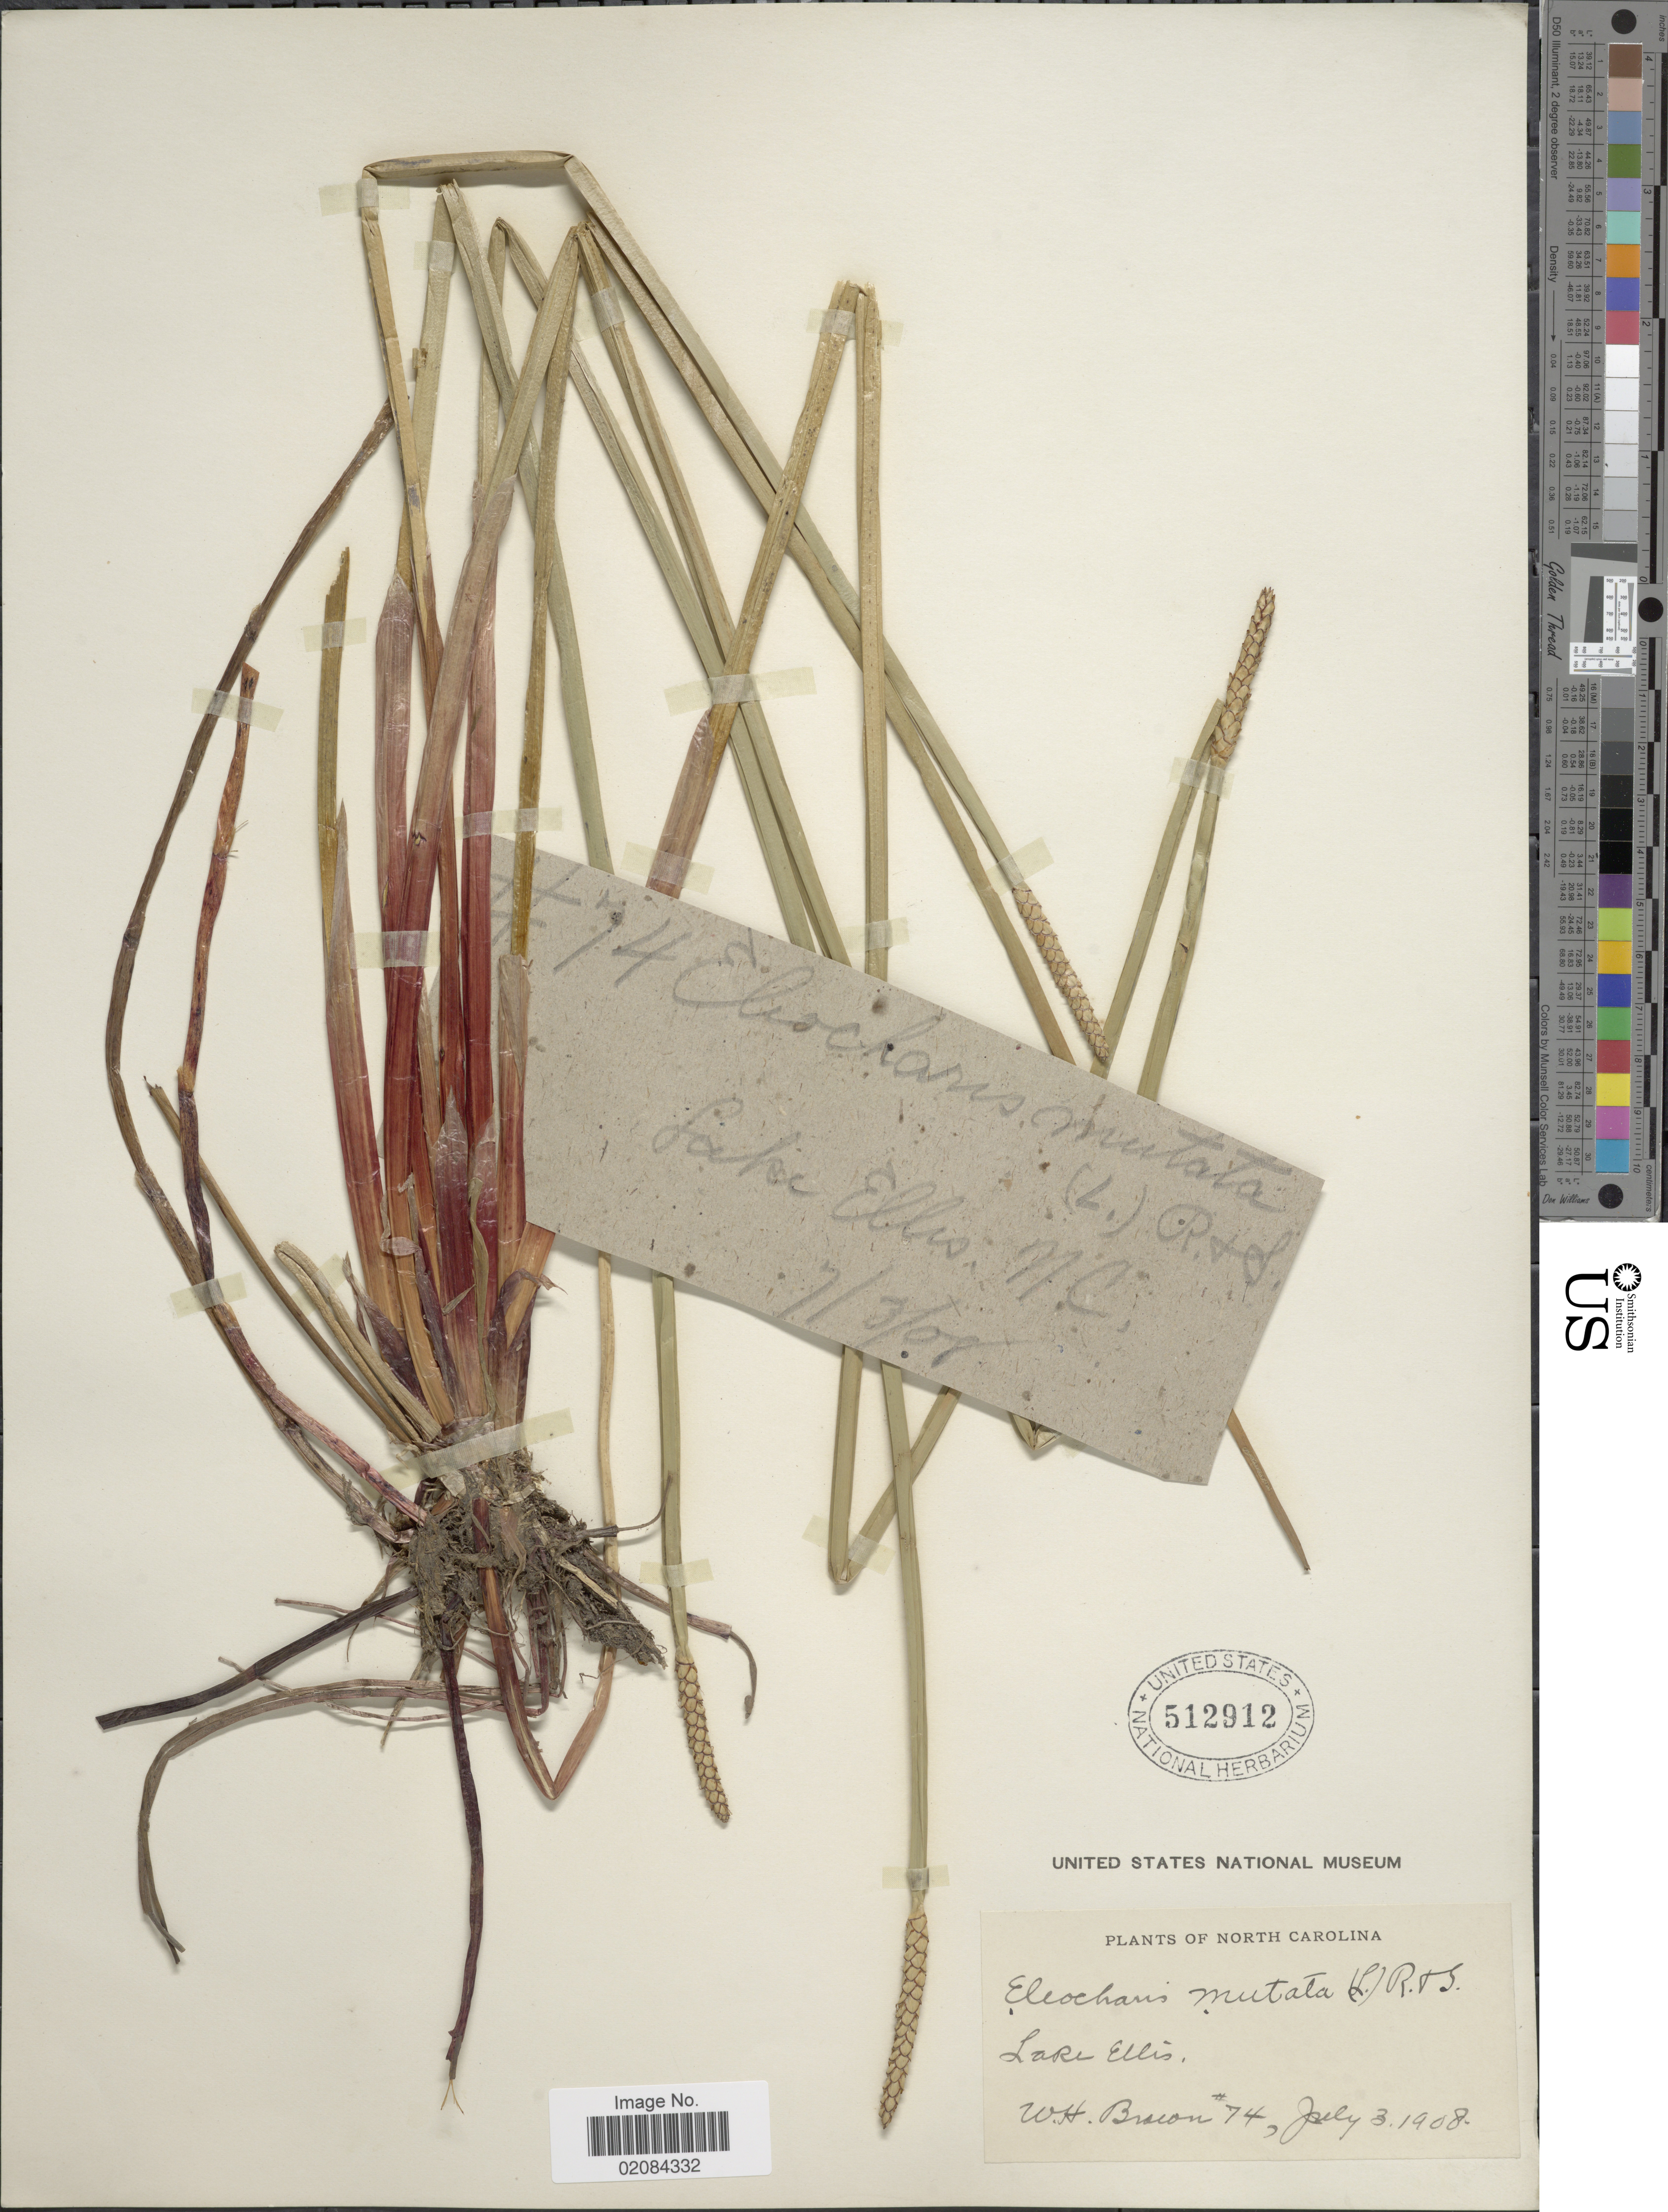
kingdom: Plantae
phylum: Tracheophyta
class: Liliopsida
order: Poales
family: Cyperaceae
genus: Eleocharis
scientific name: Eleocharis quadrangulata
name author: (Michx.) Roem. & Schult.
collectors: W. H. Brown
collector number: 74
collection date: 1908-07-03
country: United States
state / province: North Carolina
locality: Lake Ellis. North Carolina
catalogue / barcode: US 512912